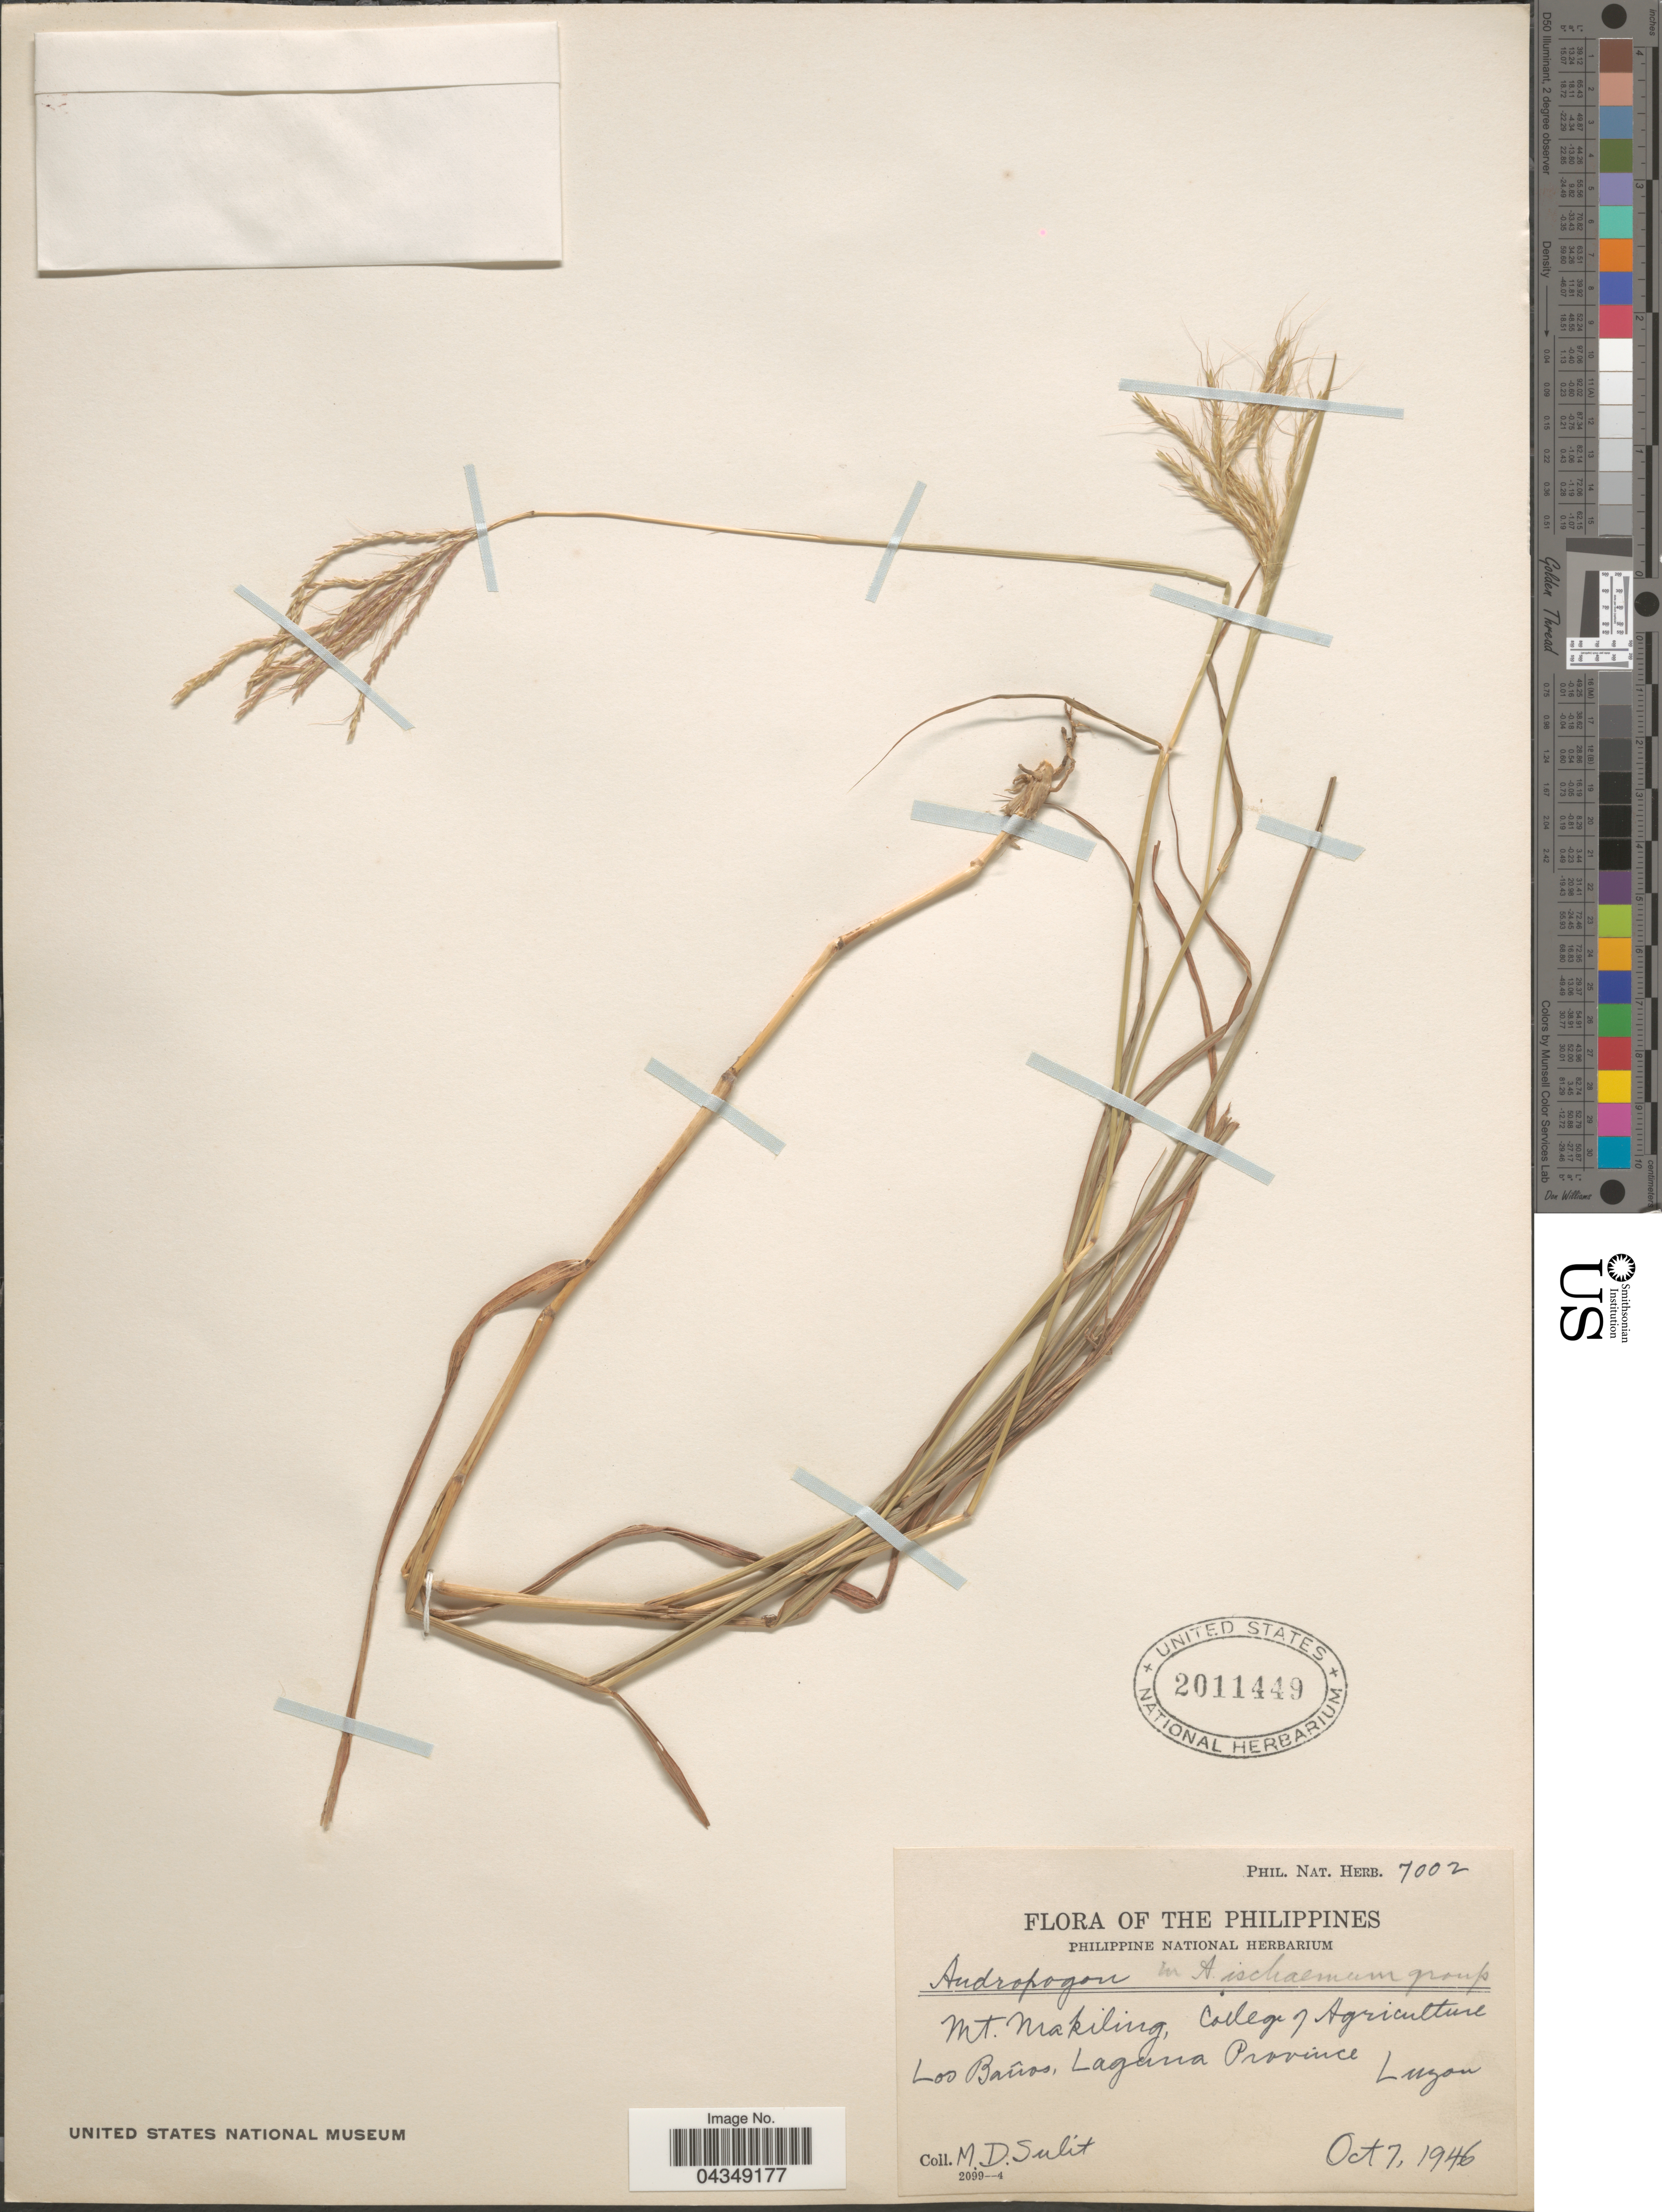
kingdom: Plantae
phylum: Tracheophyta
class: Liliopsida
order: Poales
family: Poaceae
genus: Bothriochloa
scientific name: Bothriochloa ischaemum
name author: (L.) Keng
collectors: M. Sulit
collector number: Phil. Nat. Herb. 7002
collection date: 1946-10-07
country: Philippines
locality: Mt. Makiling, College of Agriculture. Los Baños, Laguna Province, Luzon.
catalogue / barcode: US 2011449